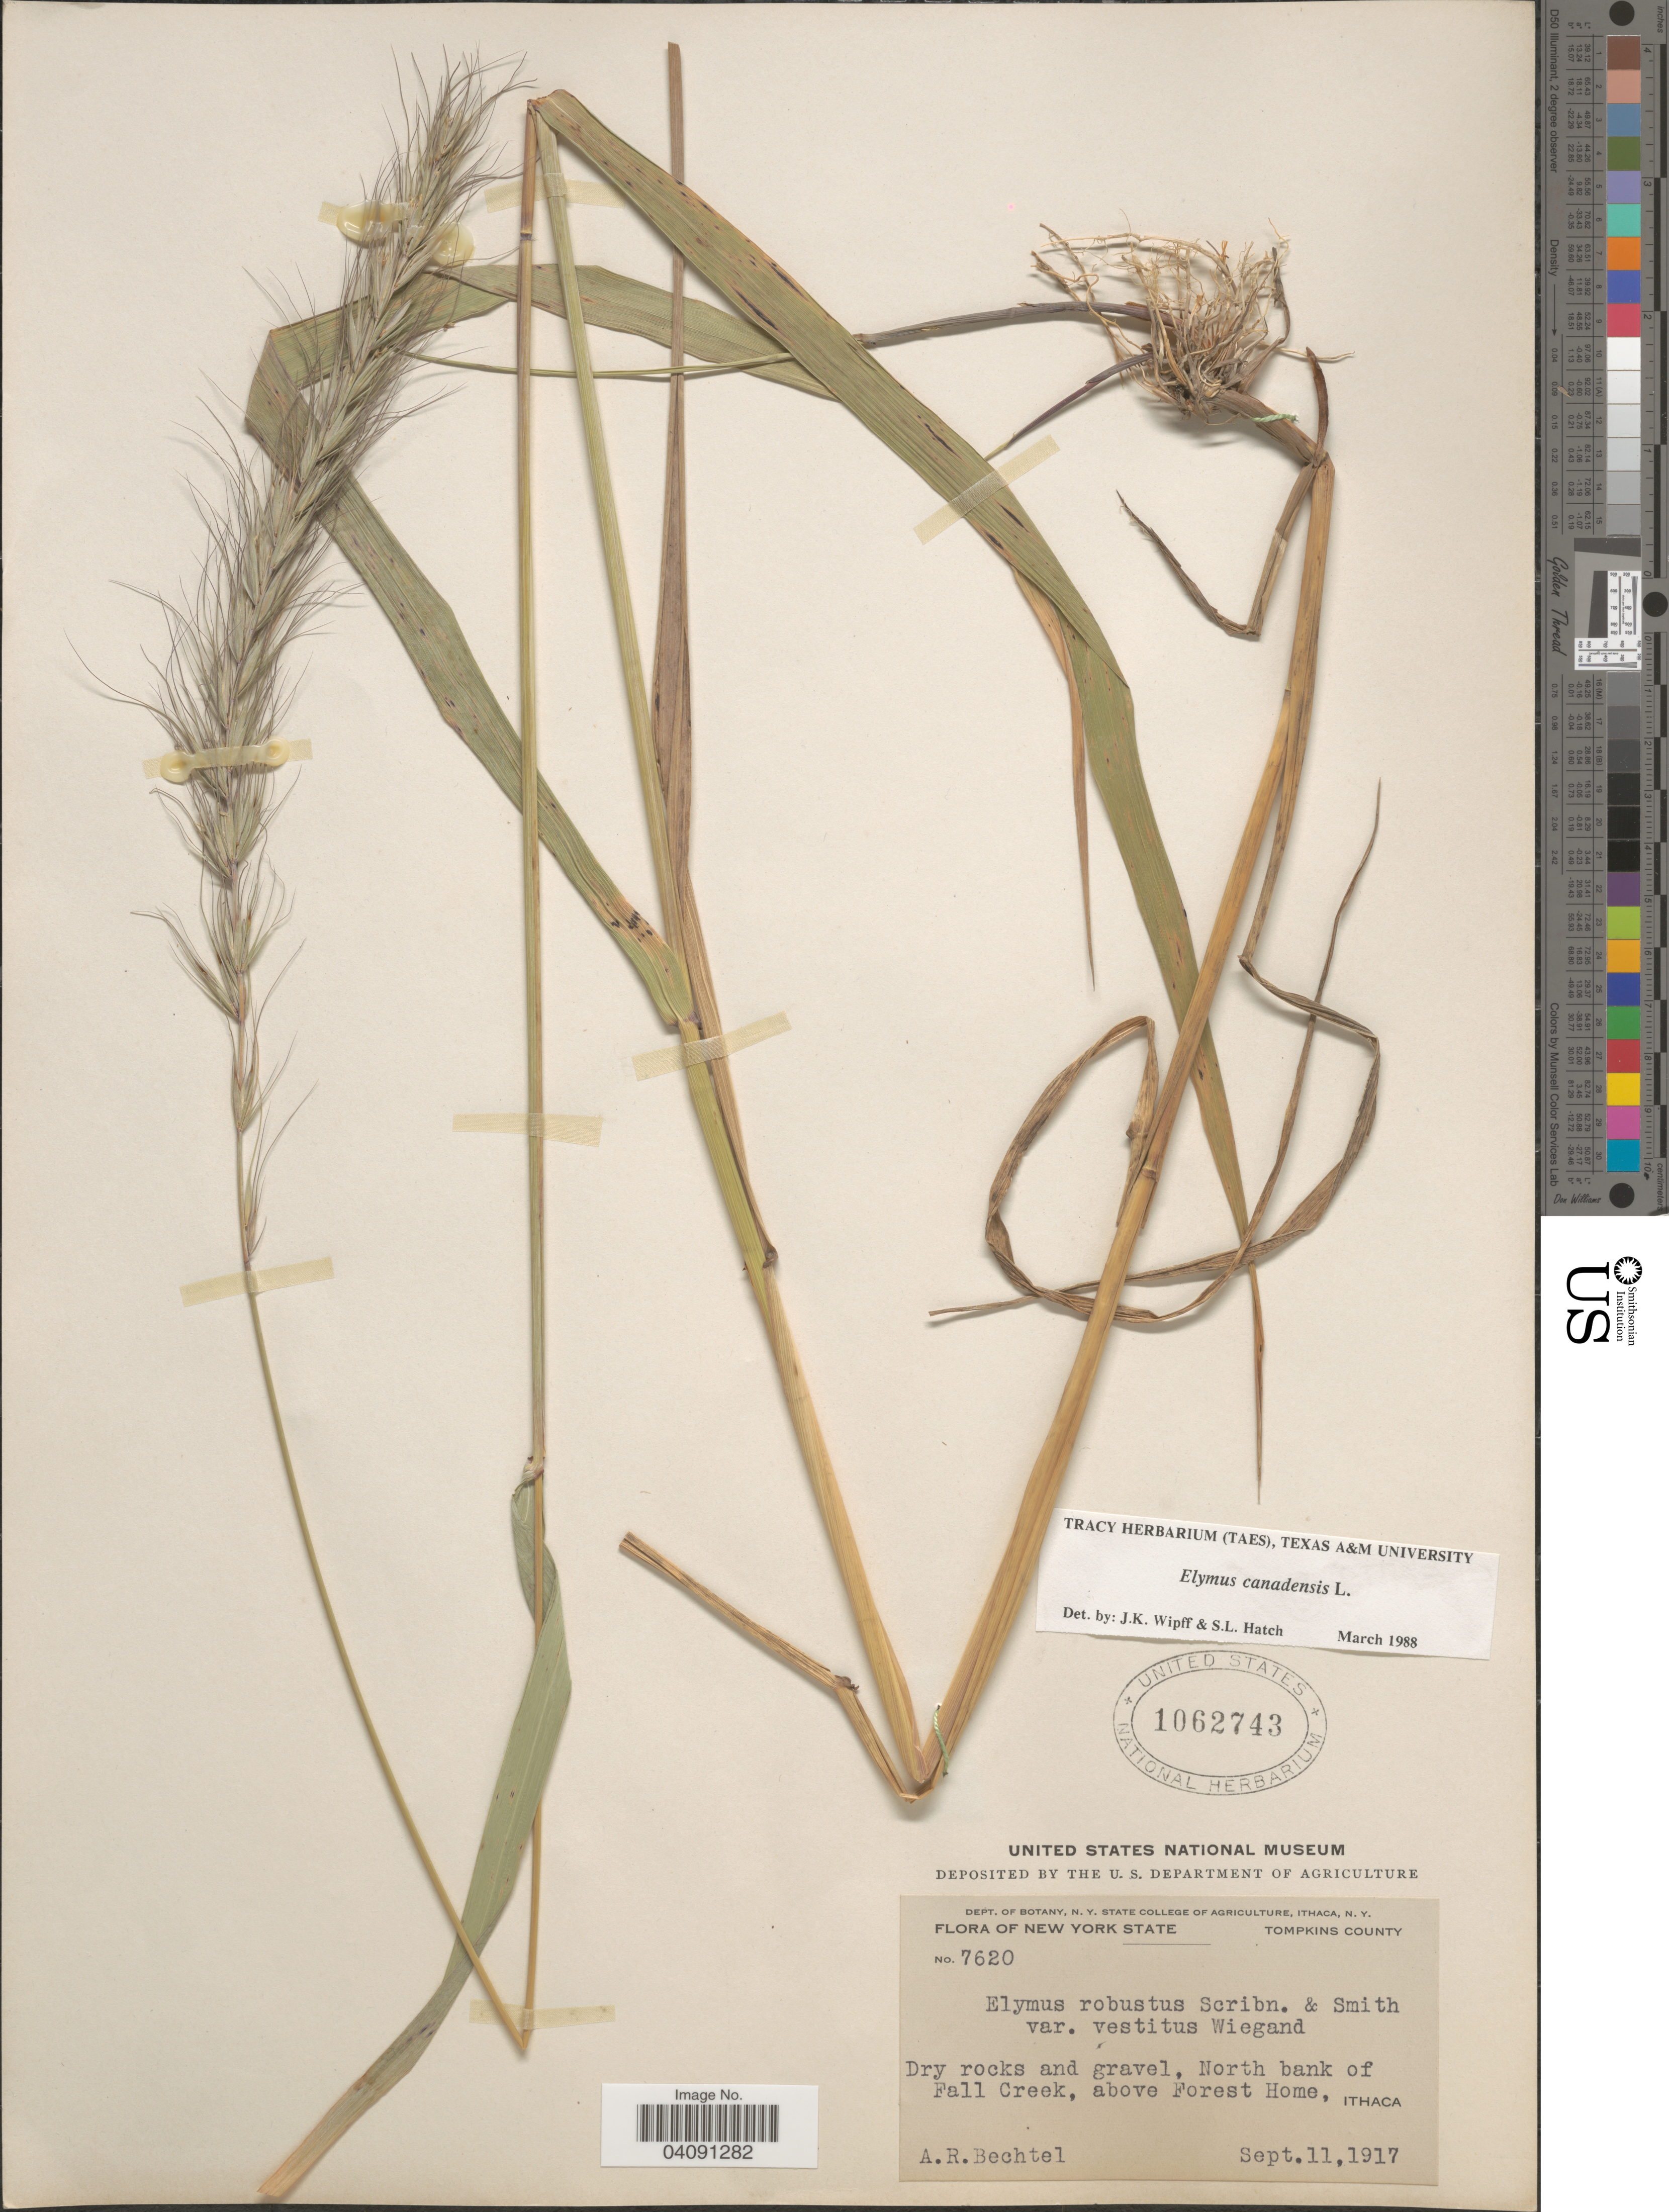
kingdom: Plantae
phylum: Tracheophyta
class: Liliopsida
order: Poales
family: Poaceae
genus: Elymus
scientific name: Elymus canadensis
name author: L.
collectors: A. Bechtel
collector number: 7620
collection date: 1917-09-11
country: United States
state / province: New York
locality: Tompkins County. Dry rocks and gravel, North bank of Fall Creek, above Forest Home, Ithaca.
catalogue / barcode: US 1062743